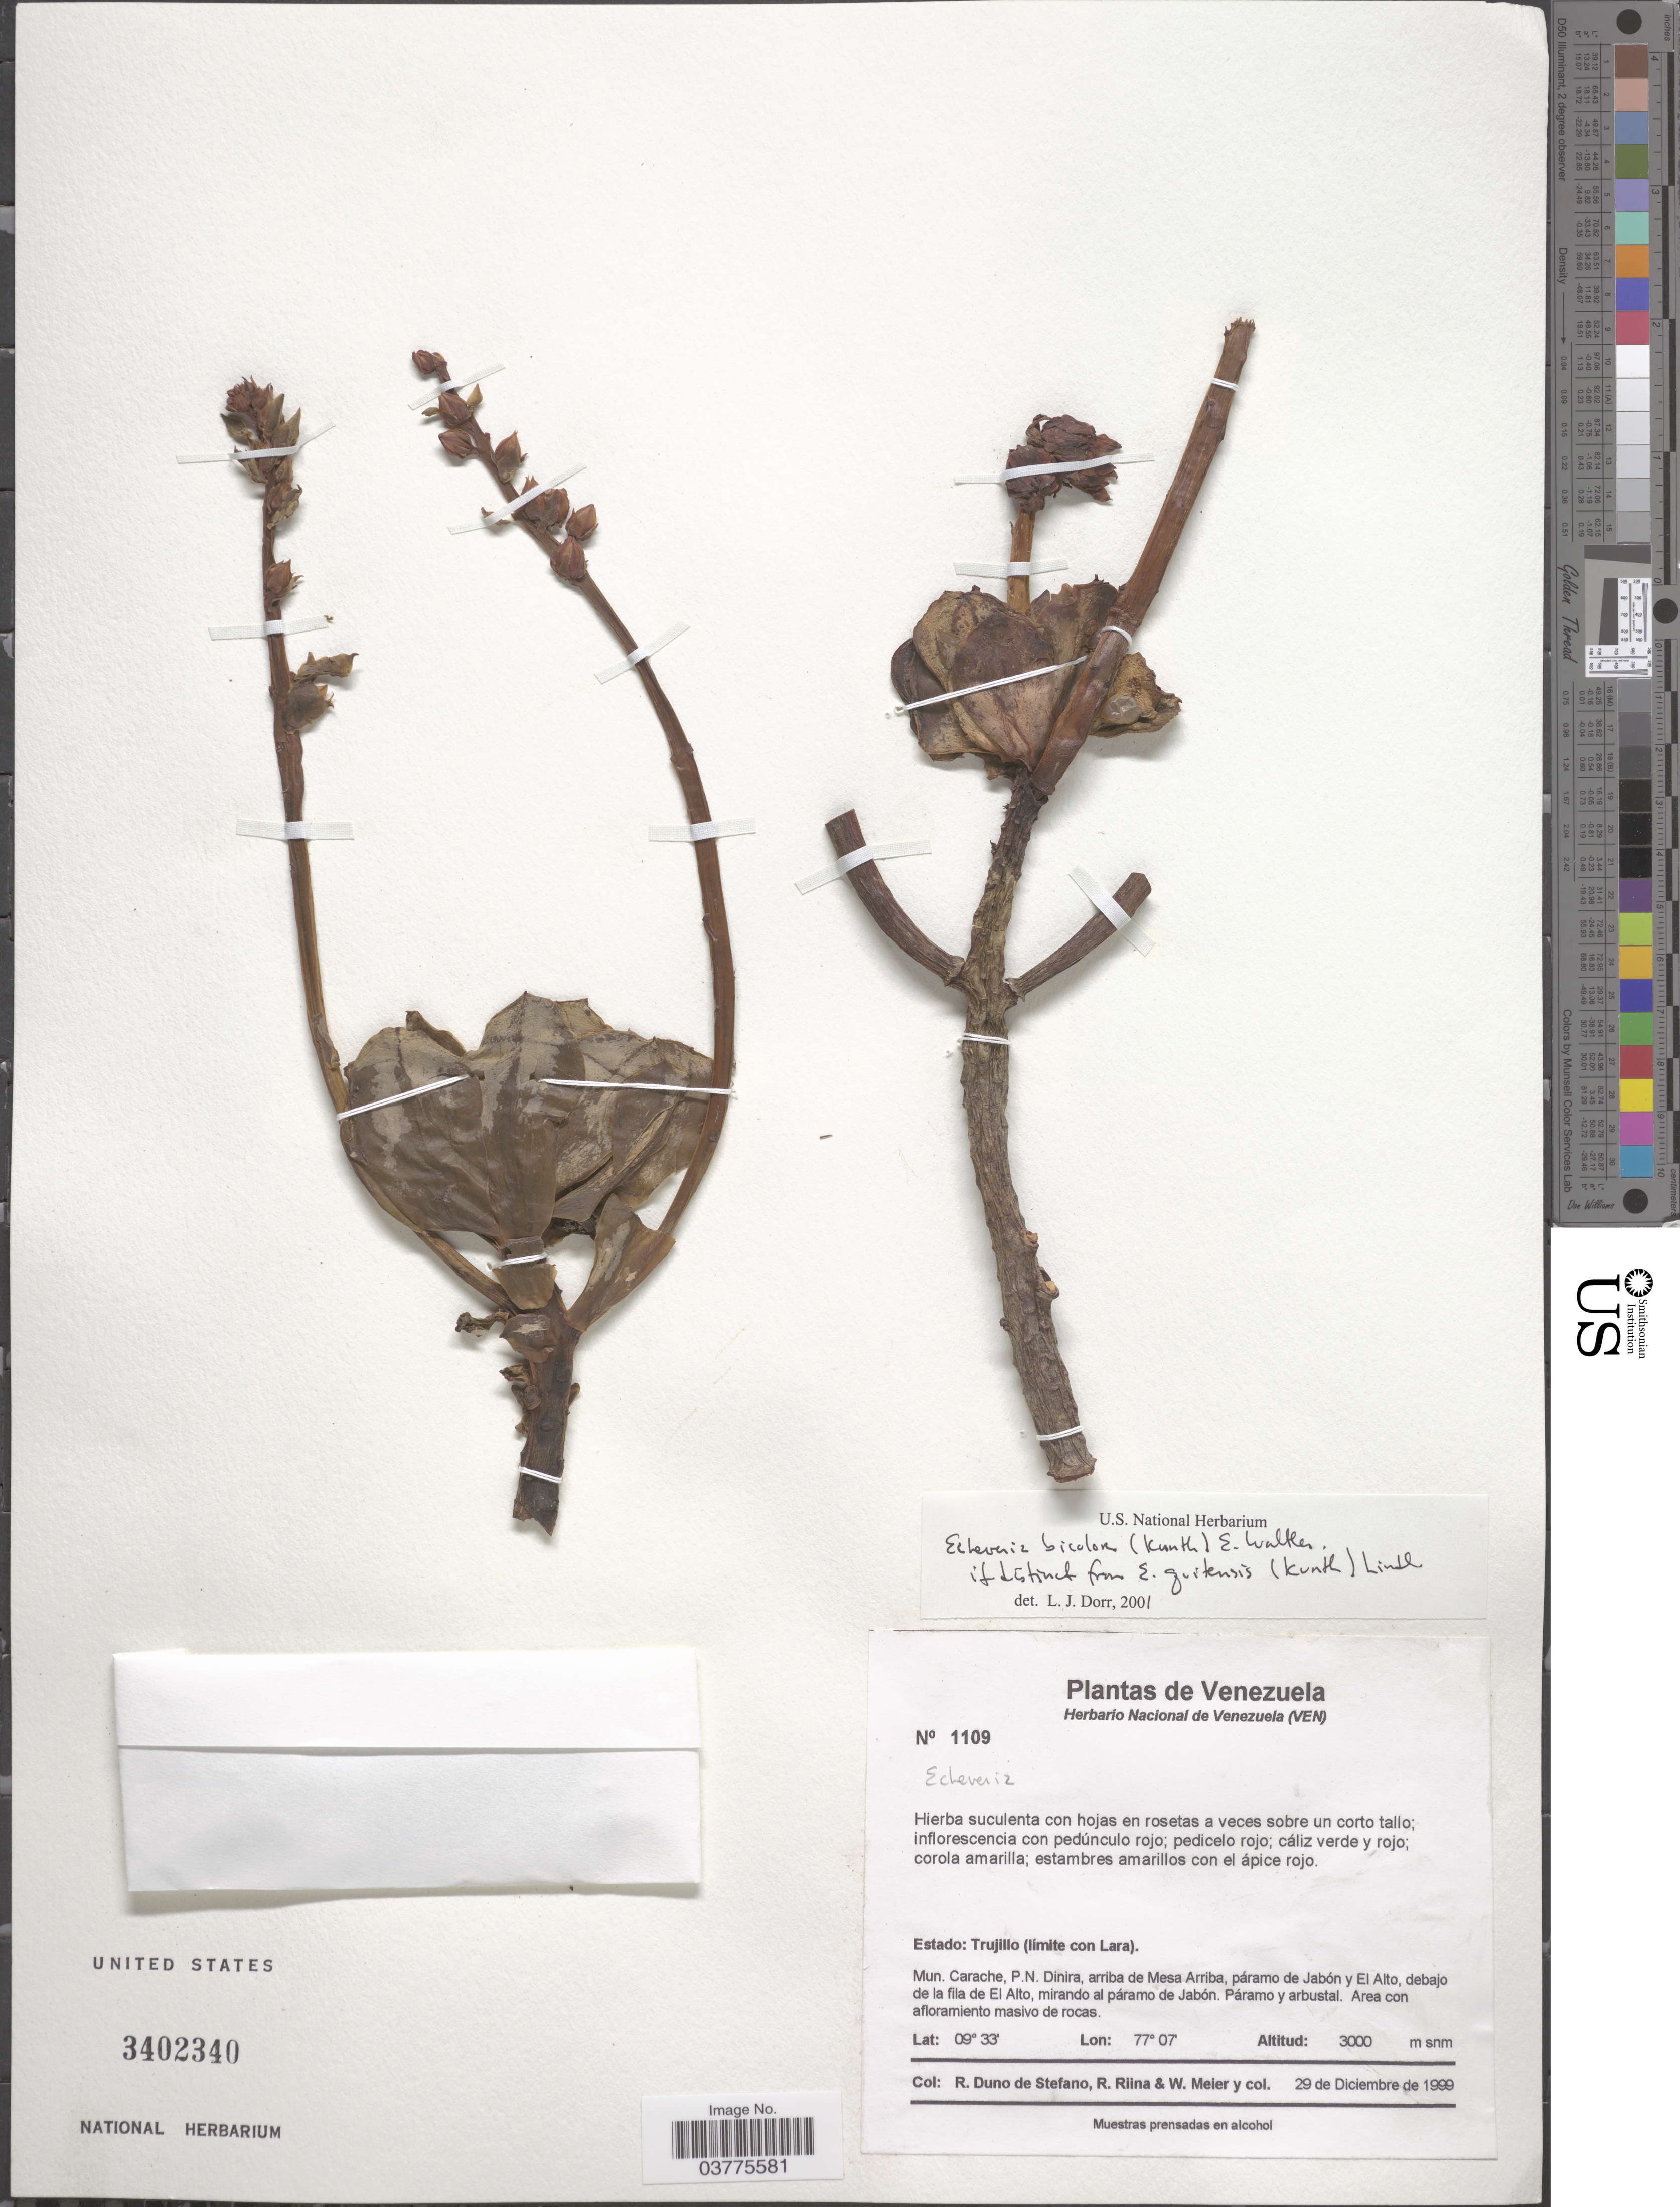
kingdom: Plantae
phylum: Tracheophyta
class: Magnoliopsida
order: Saxifragales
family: Crassulaceae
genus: Echeveria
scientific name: Echeveria bicolor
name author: (Kunth) E. Walther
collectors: R. Duno de Stefano, R. Riina & W. Meier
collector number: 1109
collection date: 1999-12-29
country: Venezuela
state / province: Trujillo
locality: Estado: Trujillo (límite con Lara). Mun. Carache, P.N. Dinira, arriba de Mesa Arriba, páramo de Jabón y El Alto, debajo de la fila de El Alto, mirando al páramo de Jabón.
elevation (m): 3000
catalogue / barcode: US 3402340